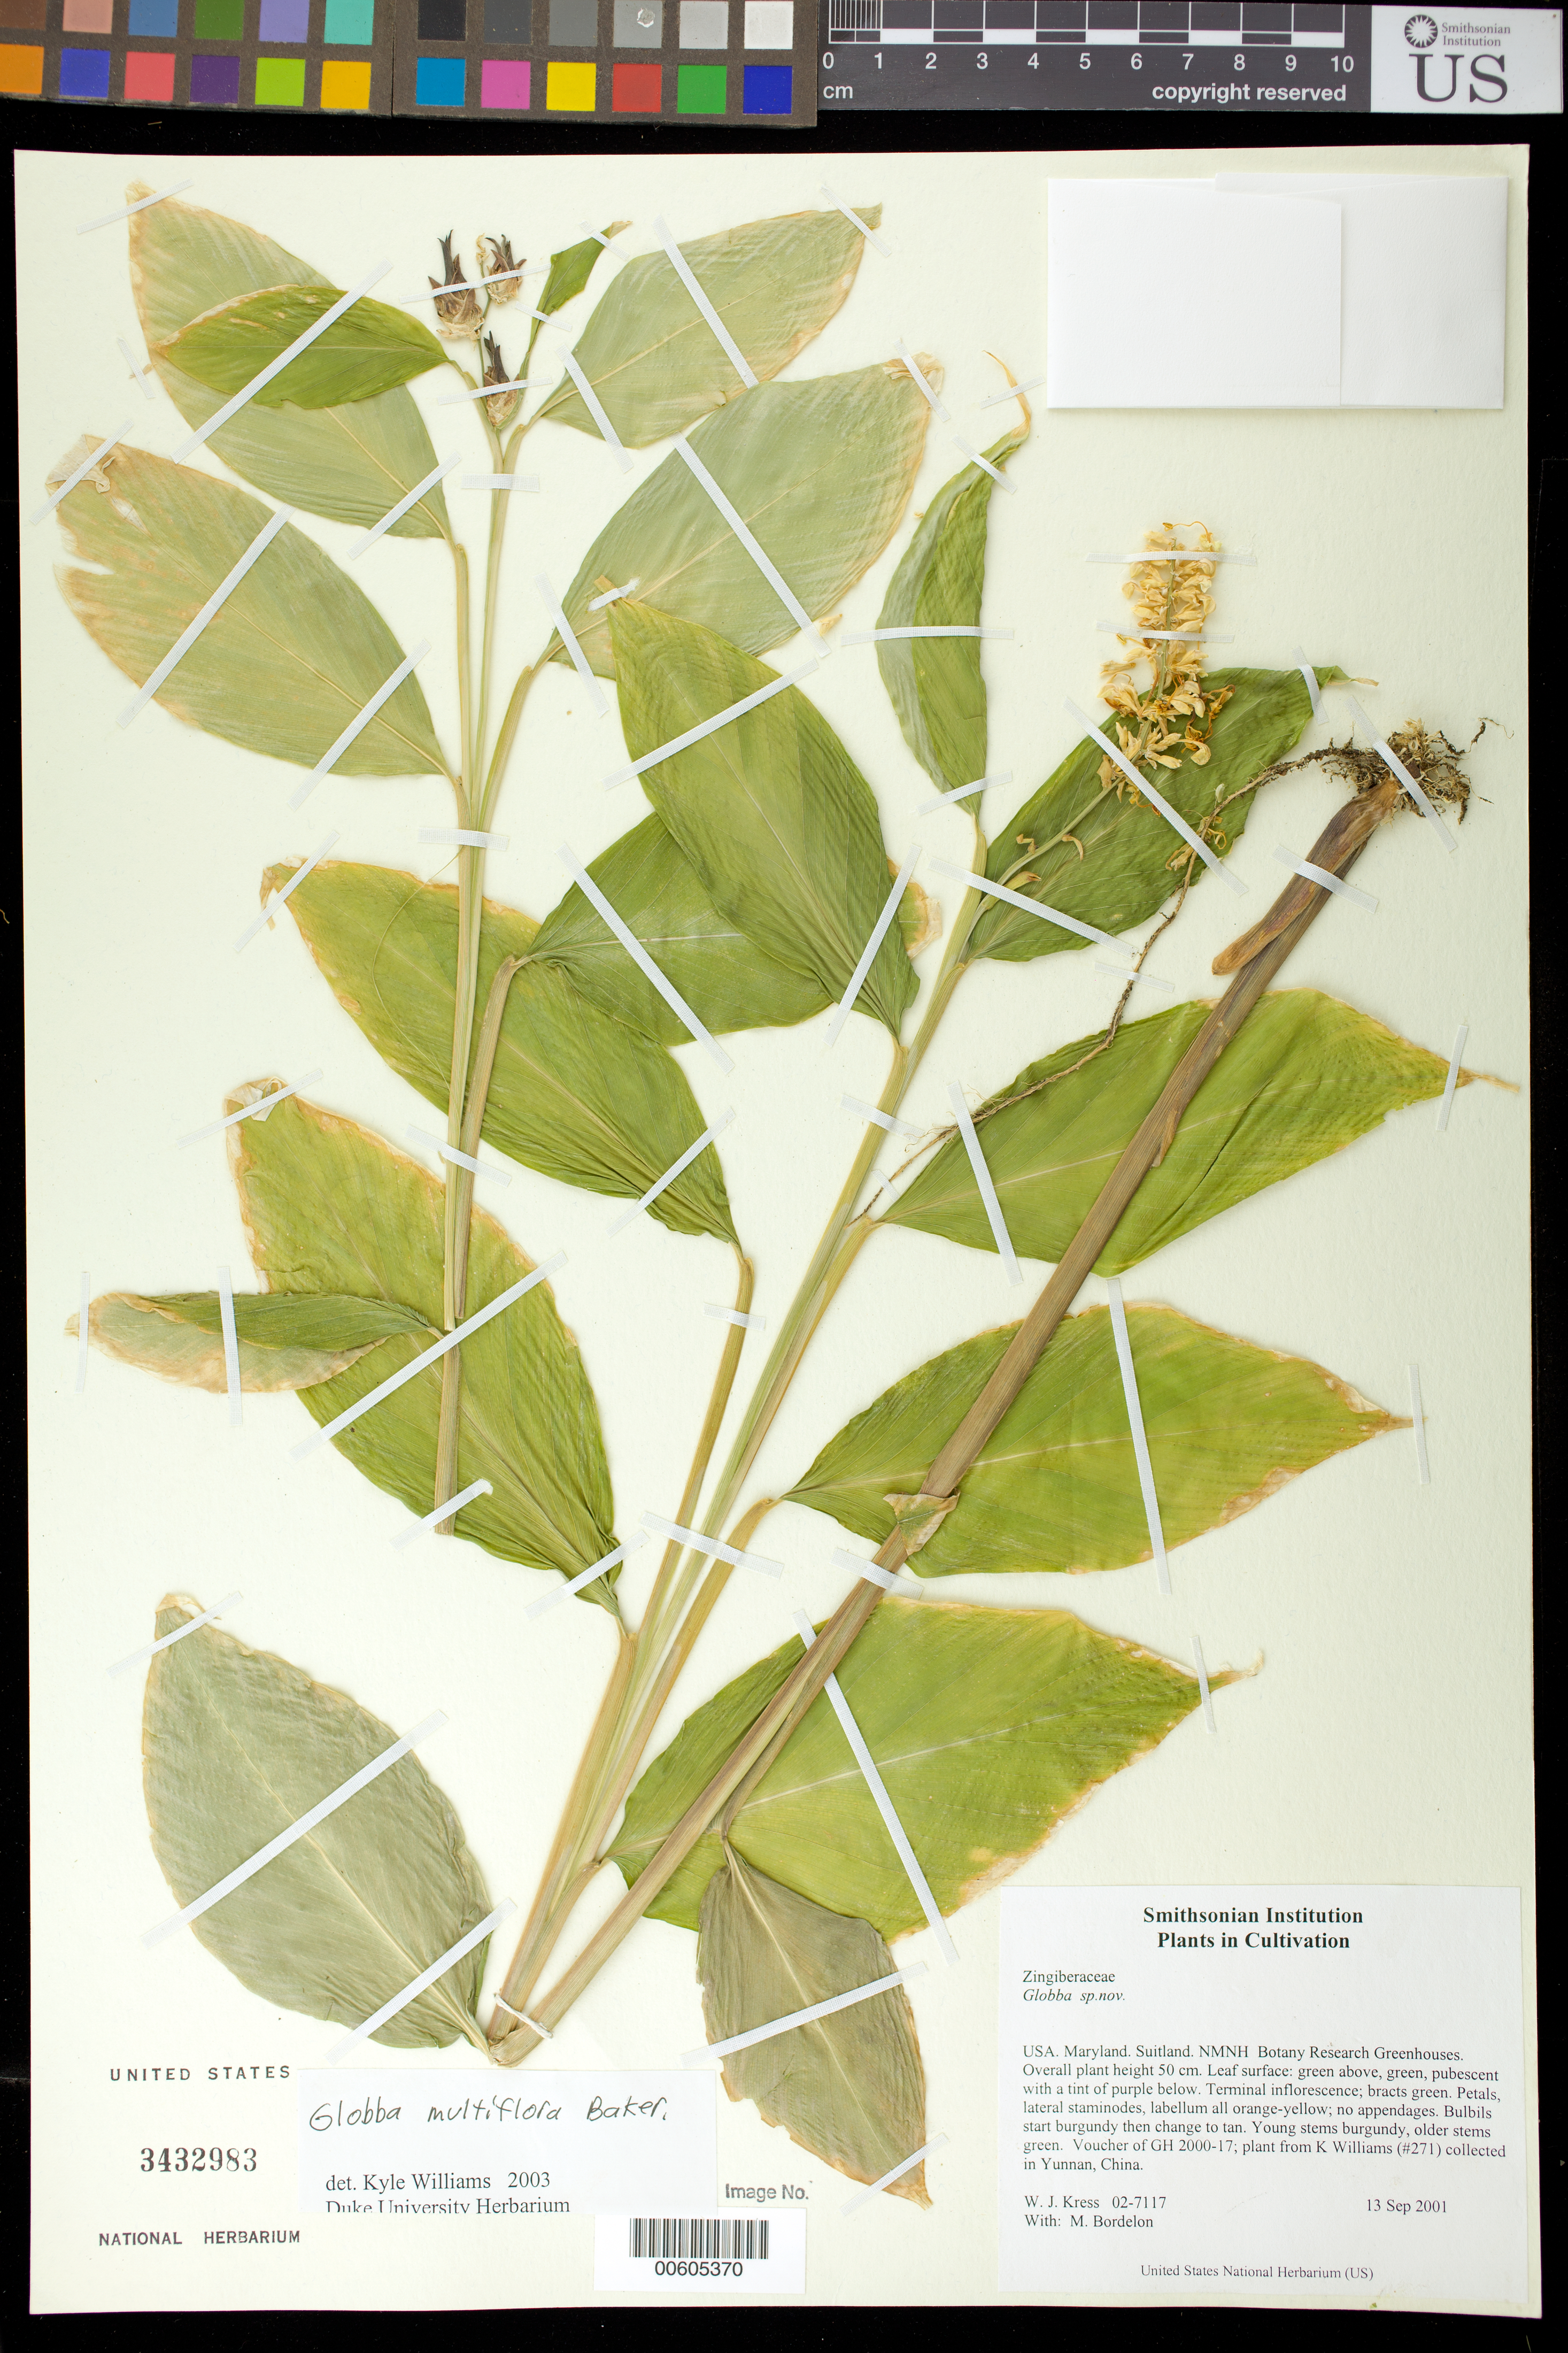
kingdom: Plantae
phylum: Tracheophyta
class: Liliopsida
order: Zingiberales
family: Zingiberaceae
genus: Globba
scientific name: Globba multiflora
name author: Wall. ex Baker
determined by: Williams, K. J.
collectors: W. J. Kress & M. Bordelon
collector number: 02-7117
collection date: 2001-09-13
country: United States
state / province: Maryland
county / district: Prince George's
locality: NMNH Botany Research Greenhouses. Suitland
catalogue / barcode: US 3432983